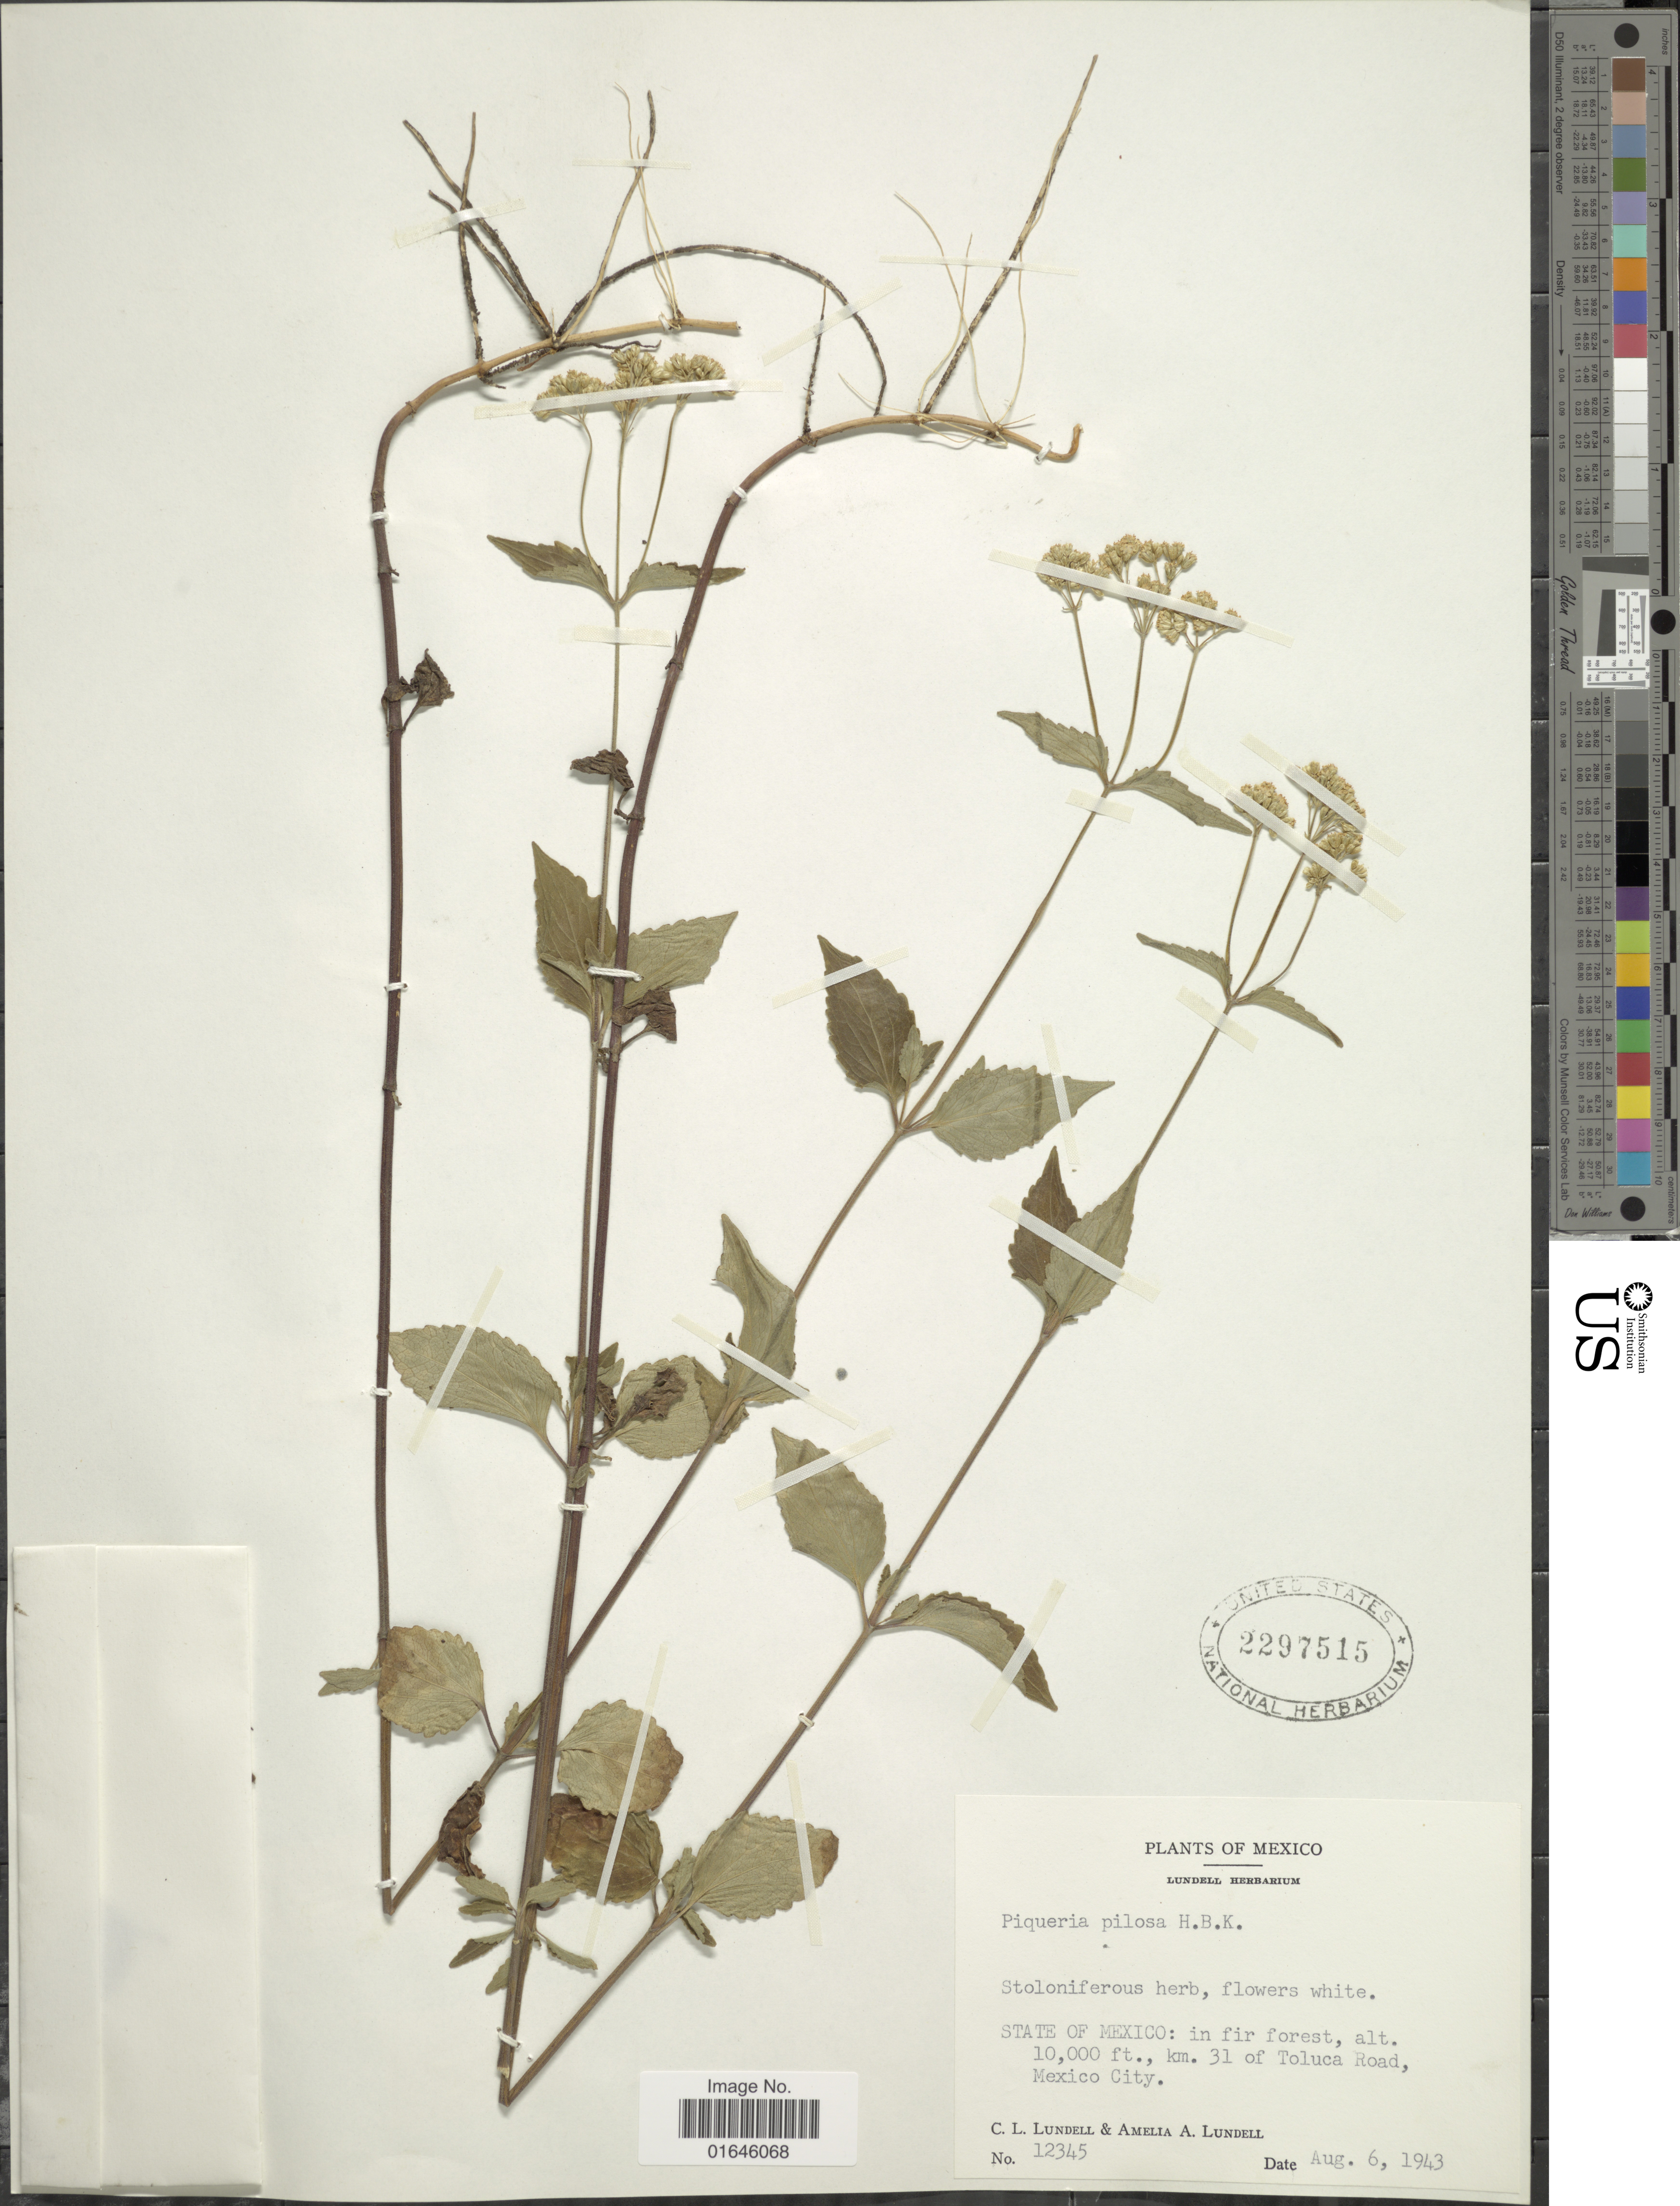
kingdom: Plantae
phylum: Tracheophyta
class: Magnoliopsida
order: Asterales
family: Asteraceae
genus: Piqueria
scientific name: Piqueria pilosa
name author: Kunth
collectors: C. L. Lundell & A. A. Lundell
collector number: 12345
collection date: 1943-08-06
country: Mexico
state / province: México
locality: In fir forest, km 31 of Toluca Road, Mexico City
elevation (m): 3048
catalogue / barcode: US 2297515